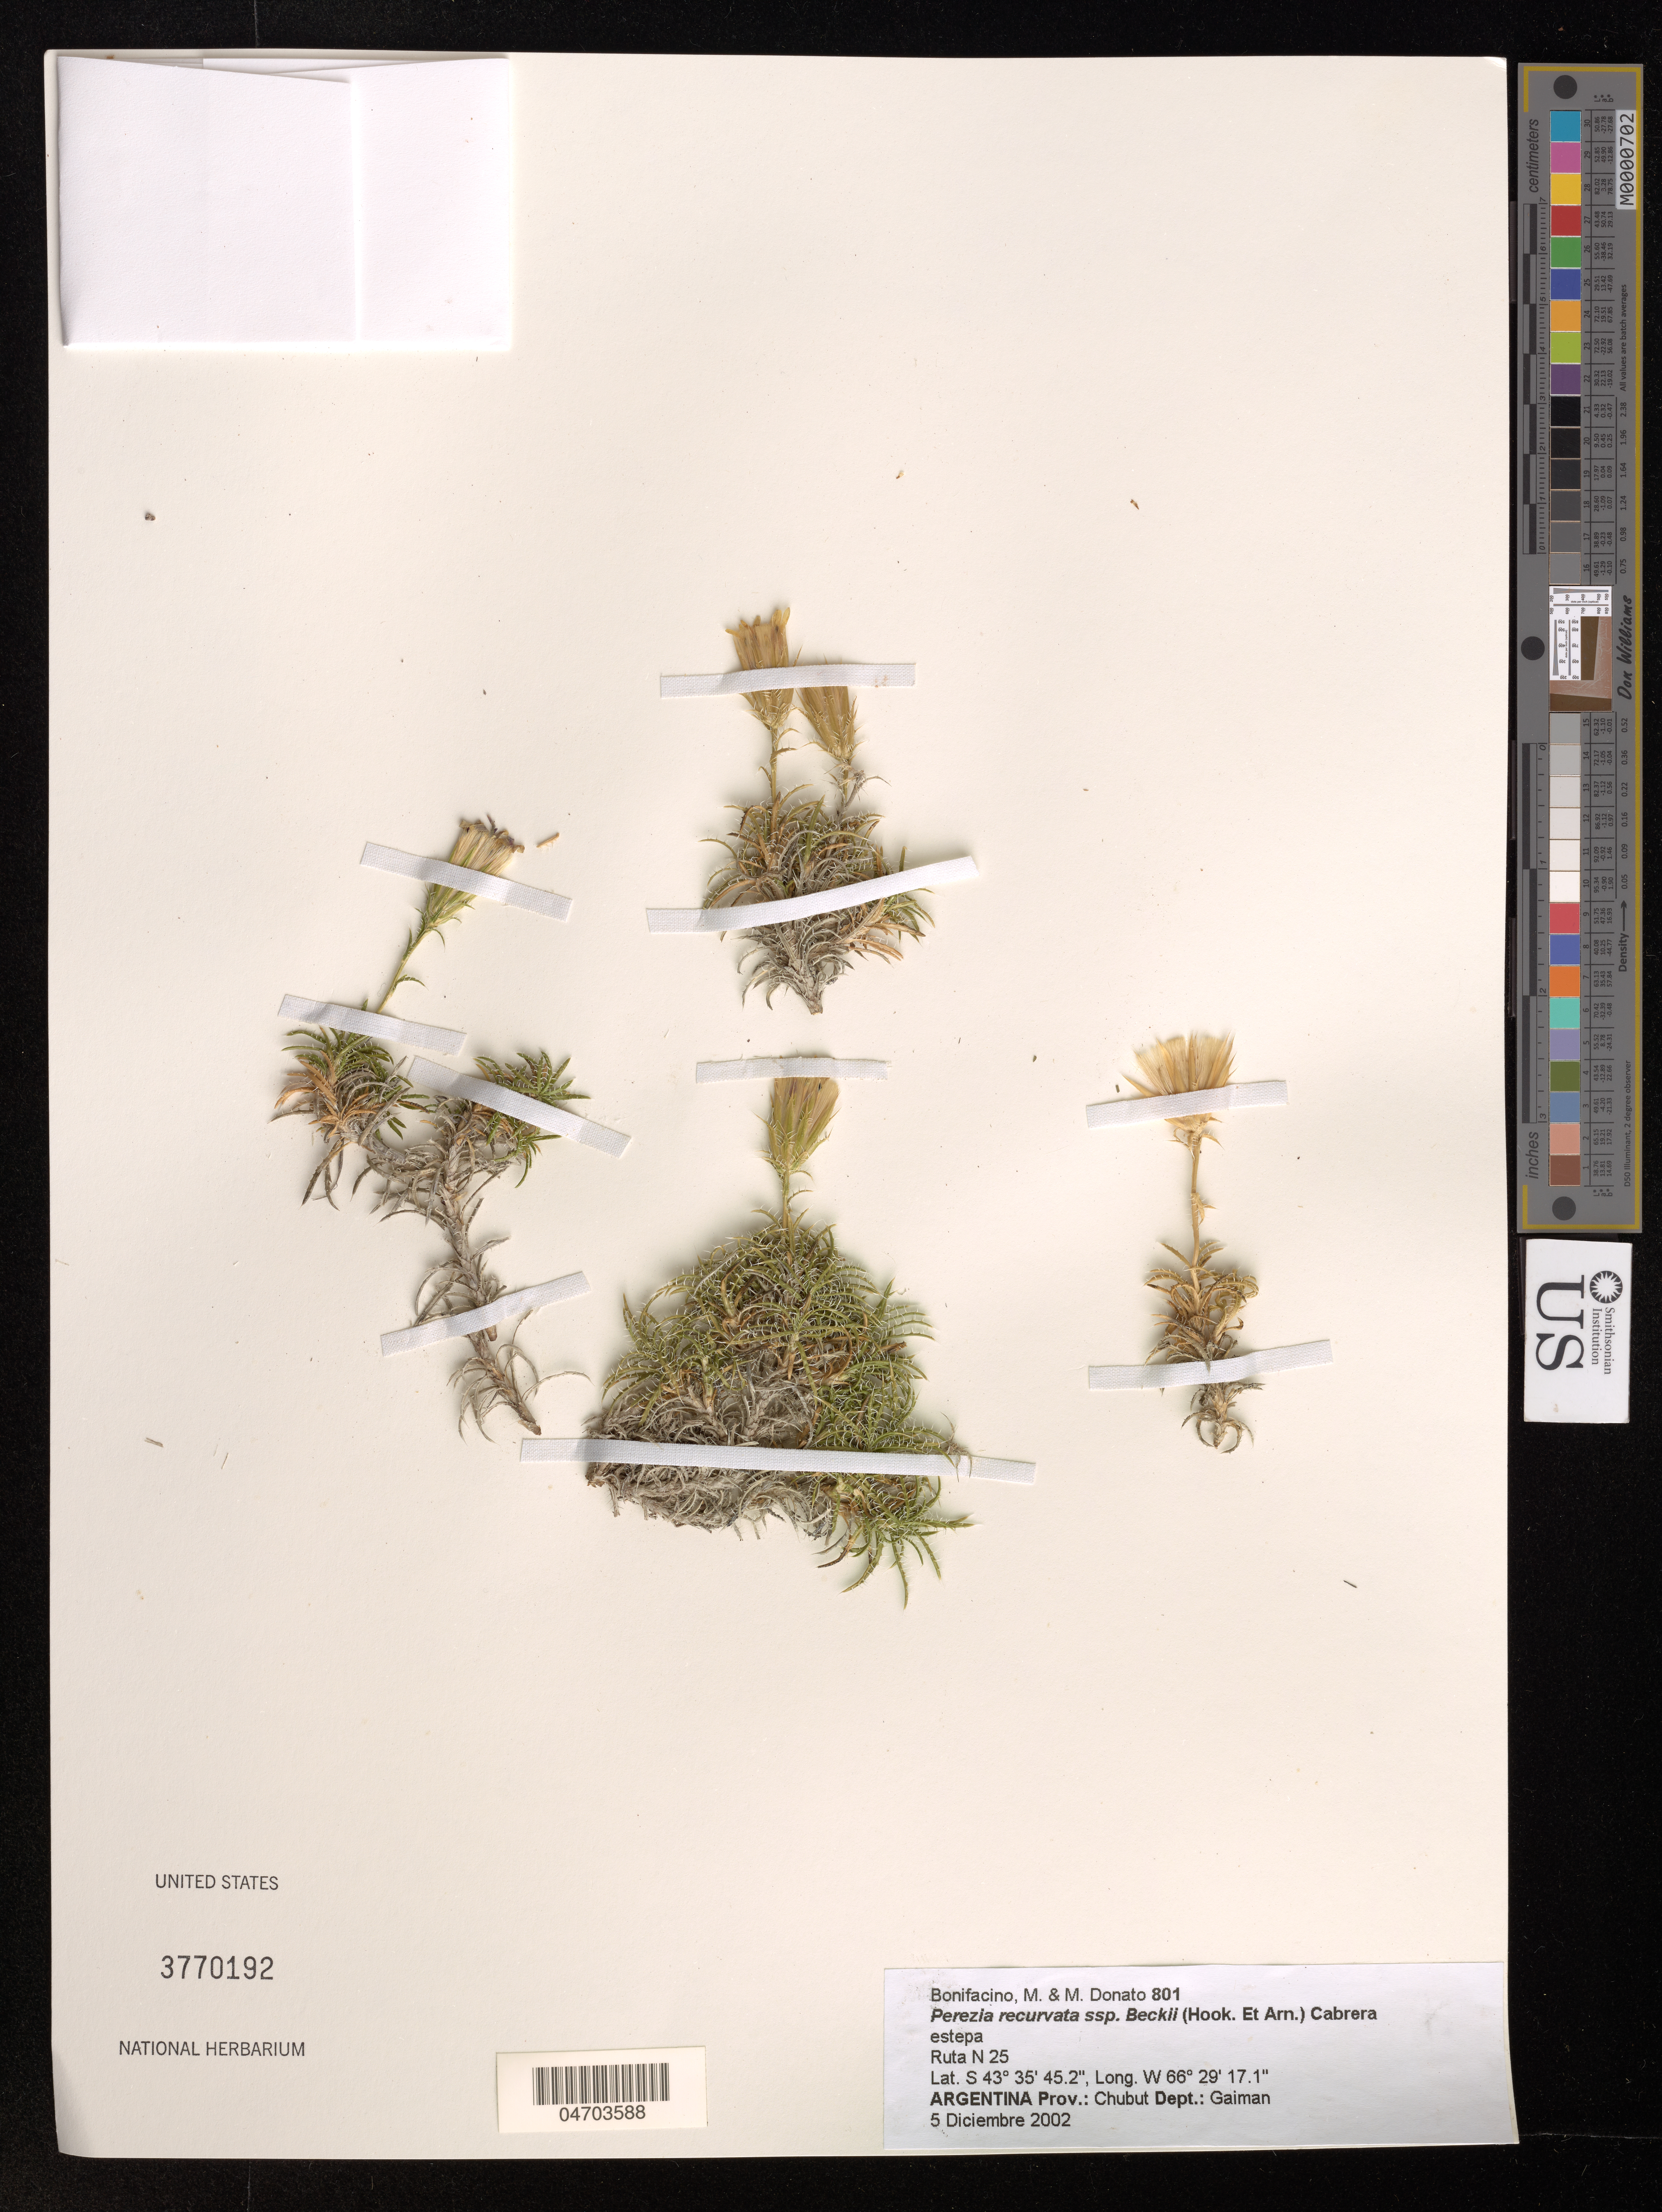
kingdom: Plantae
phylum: Tracheophyta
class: Magnoliopsida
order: Asterales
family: Asteraceae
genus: Perezia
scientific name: Perezia recurvata subsp. beckii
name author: (Hook. & Arn.) Cabrera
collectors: M. Bonifacino & M. Donato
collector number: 801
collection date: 2002-12-05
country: Argentina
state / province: Chubut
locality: Ruta N 25. Dept.: Gaiman.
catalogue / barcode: US 3770192